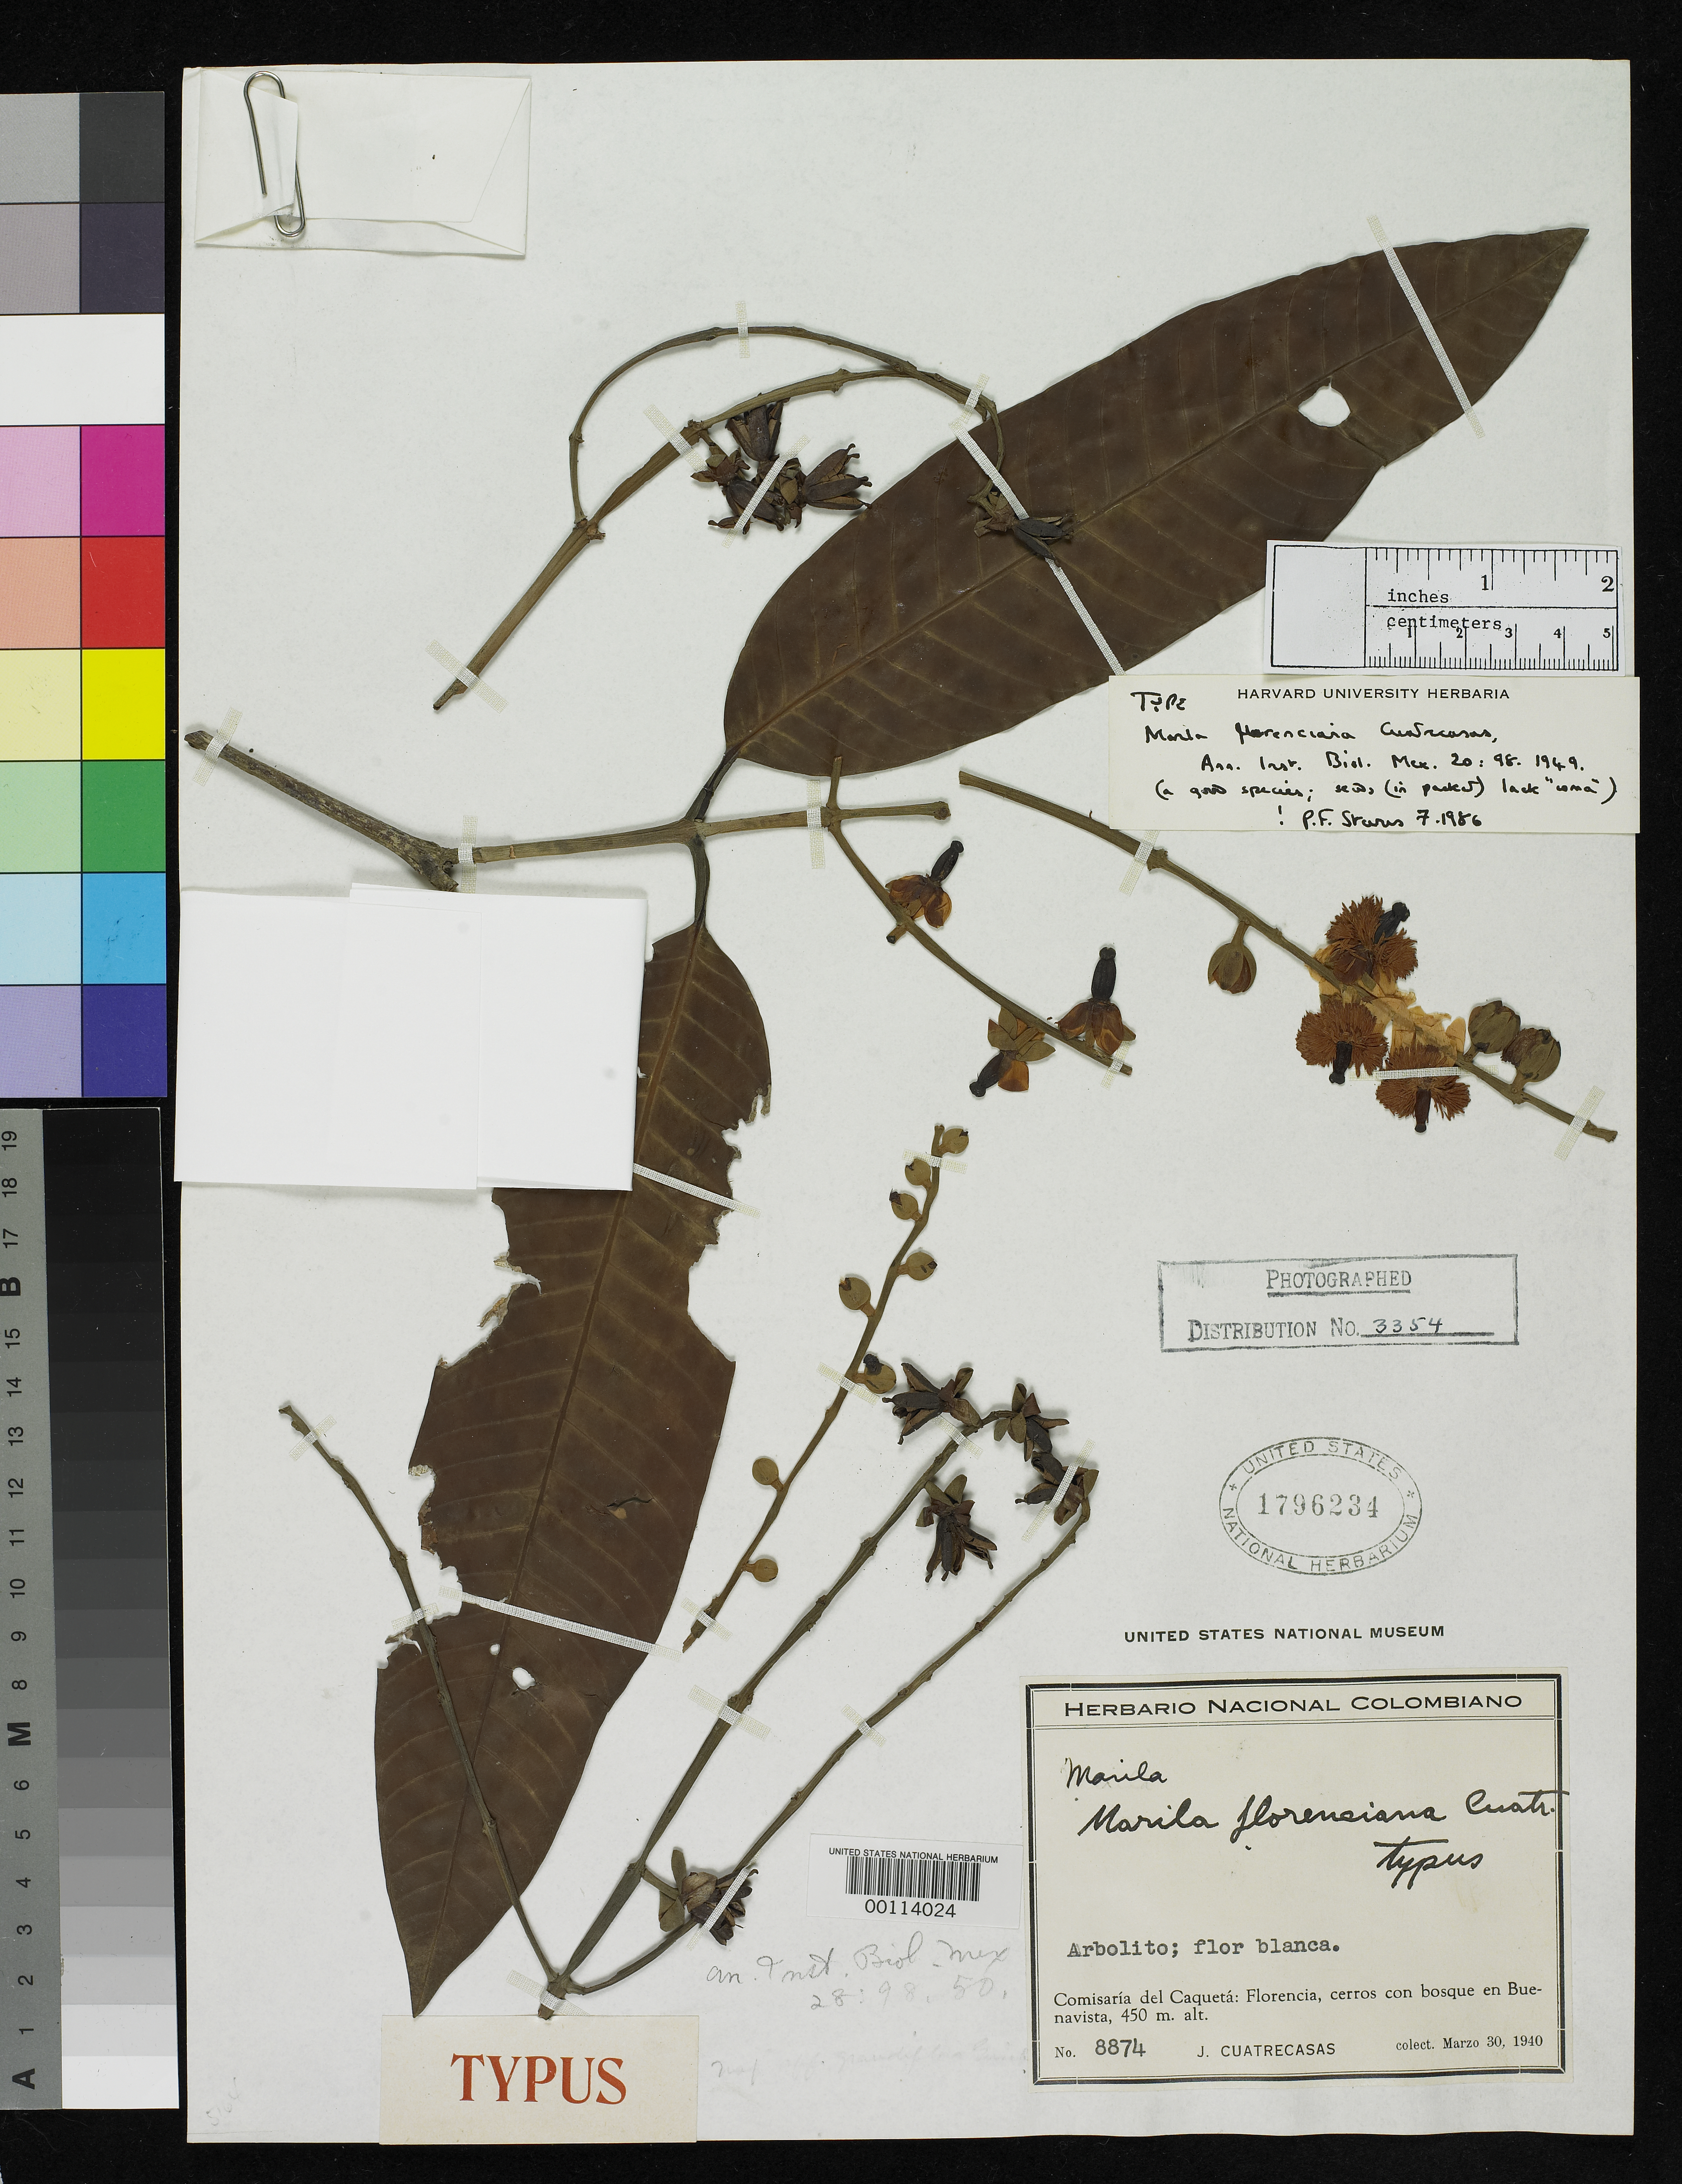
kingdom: Plantae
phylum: Tracheophyta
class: Magnoliopsida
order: Malpighiales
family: Calophyllaceae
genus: Marila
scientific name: Marila florenciana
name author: Cuatrec.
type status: Isotype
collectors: J. Cuatrecasas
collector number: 8874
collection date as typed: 30 Mar 1940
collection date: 1940-03-30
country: Colombia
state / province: Caquetá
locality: Florencia, Buena ViSta.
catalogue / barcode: US 1796234